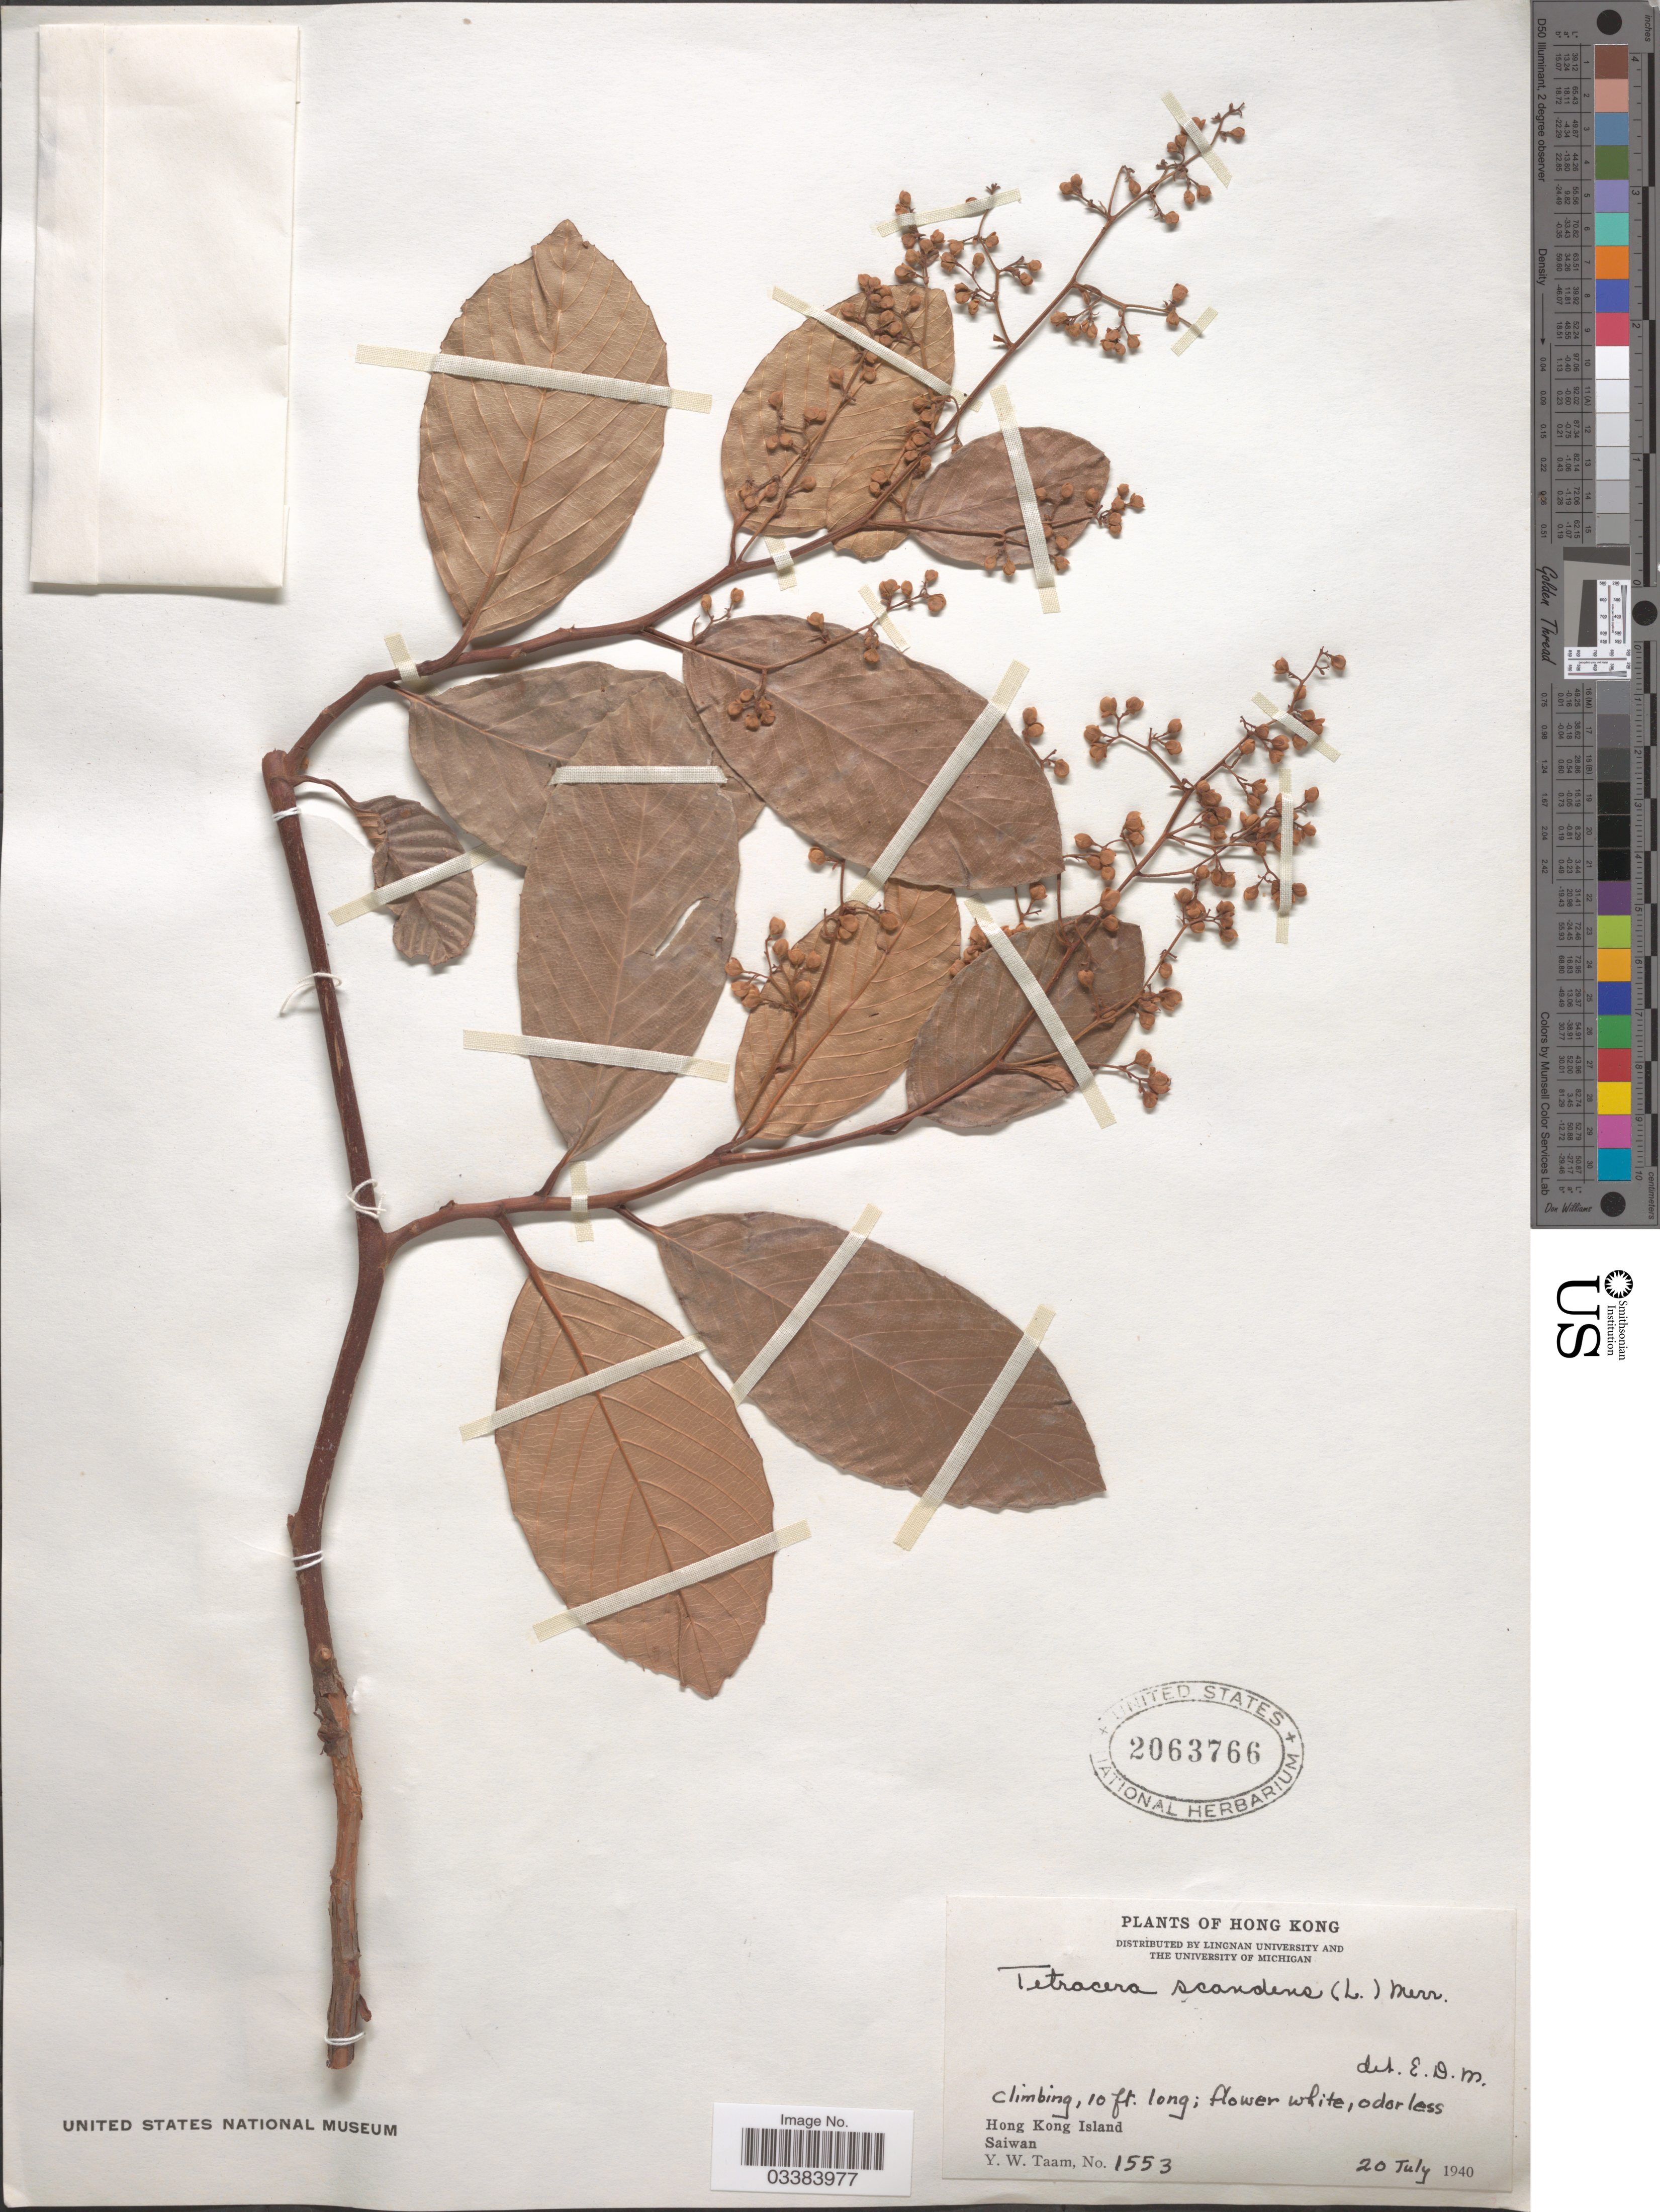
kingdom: Plantae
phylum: Tracheophyta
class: Magnoliopsida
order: Dilleniales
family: Dilleniaceae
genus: Tetracera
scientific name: Tetracera scandens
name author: (L.) Merr.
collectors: Y. W. Taam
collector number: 1553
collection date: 1940-07-20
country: China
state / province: Hong Kong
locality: Hong Kong Island. Saiwan.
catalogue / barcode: US 2063766